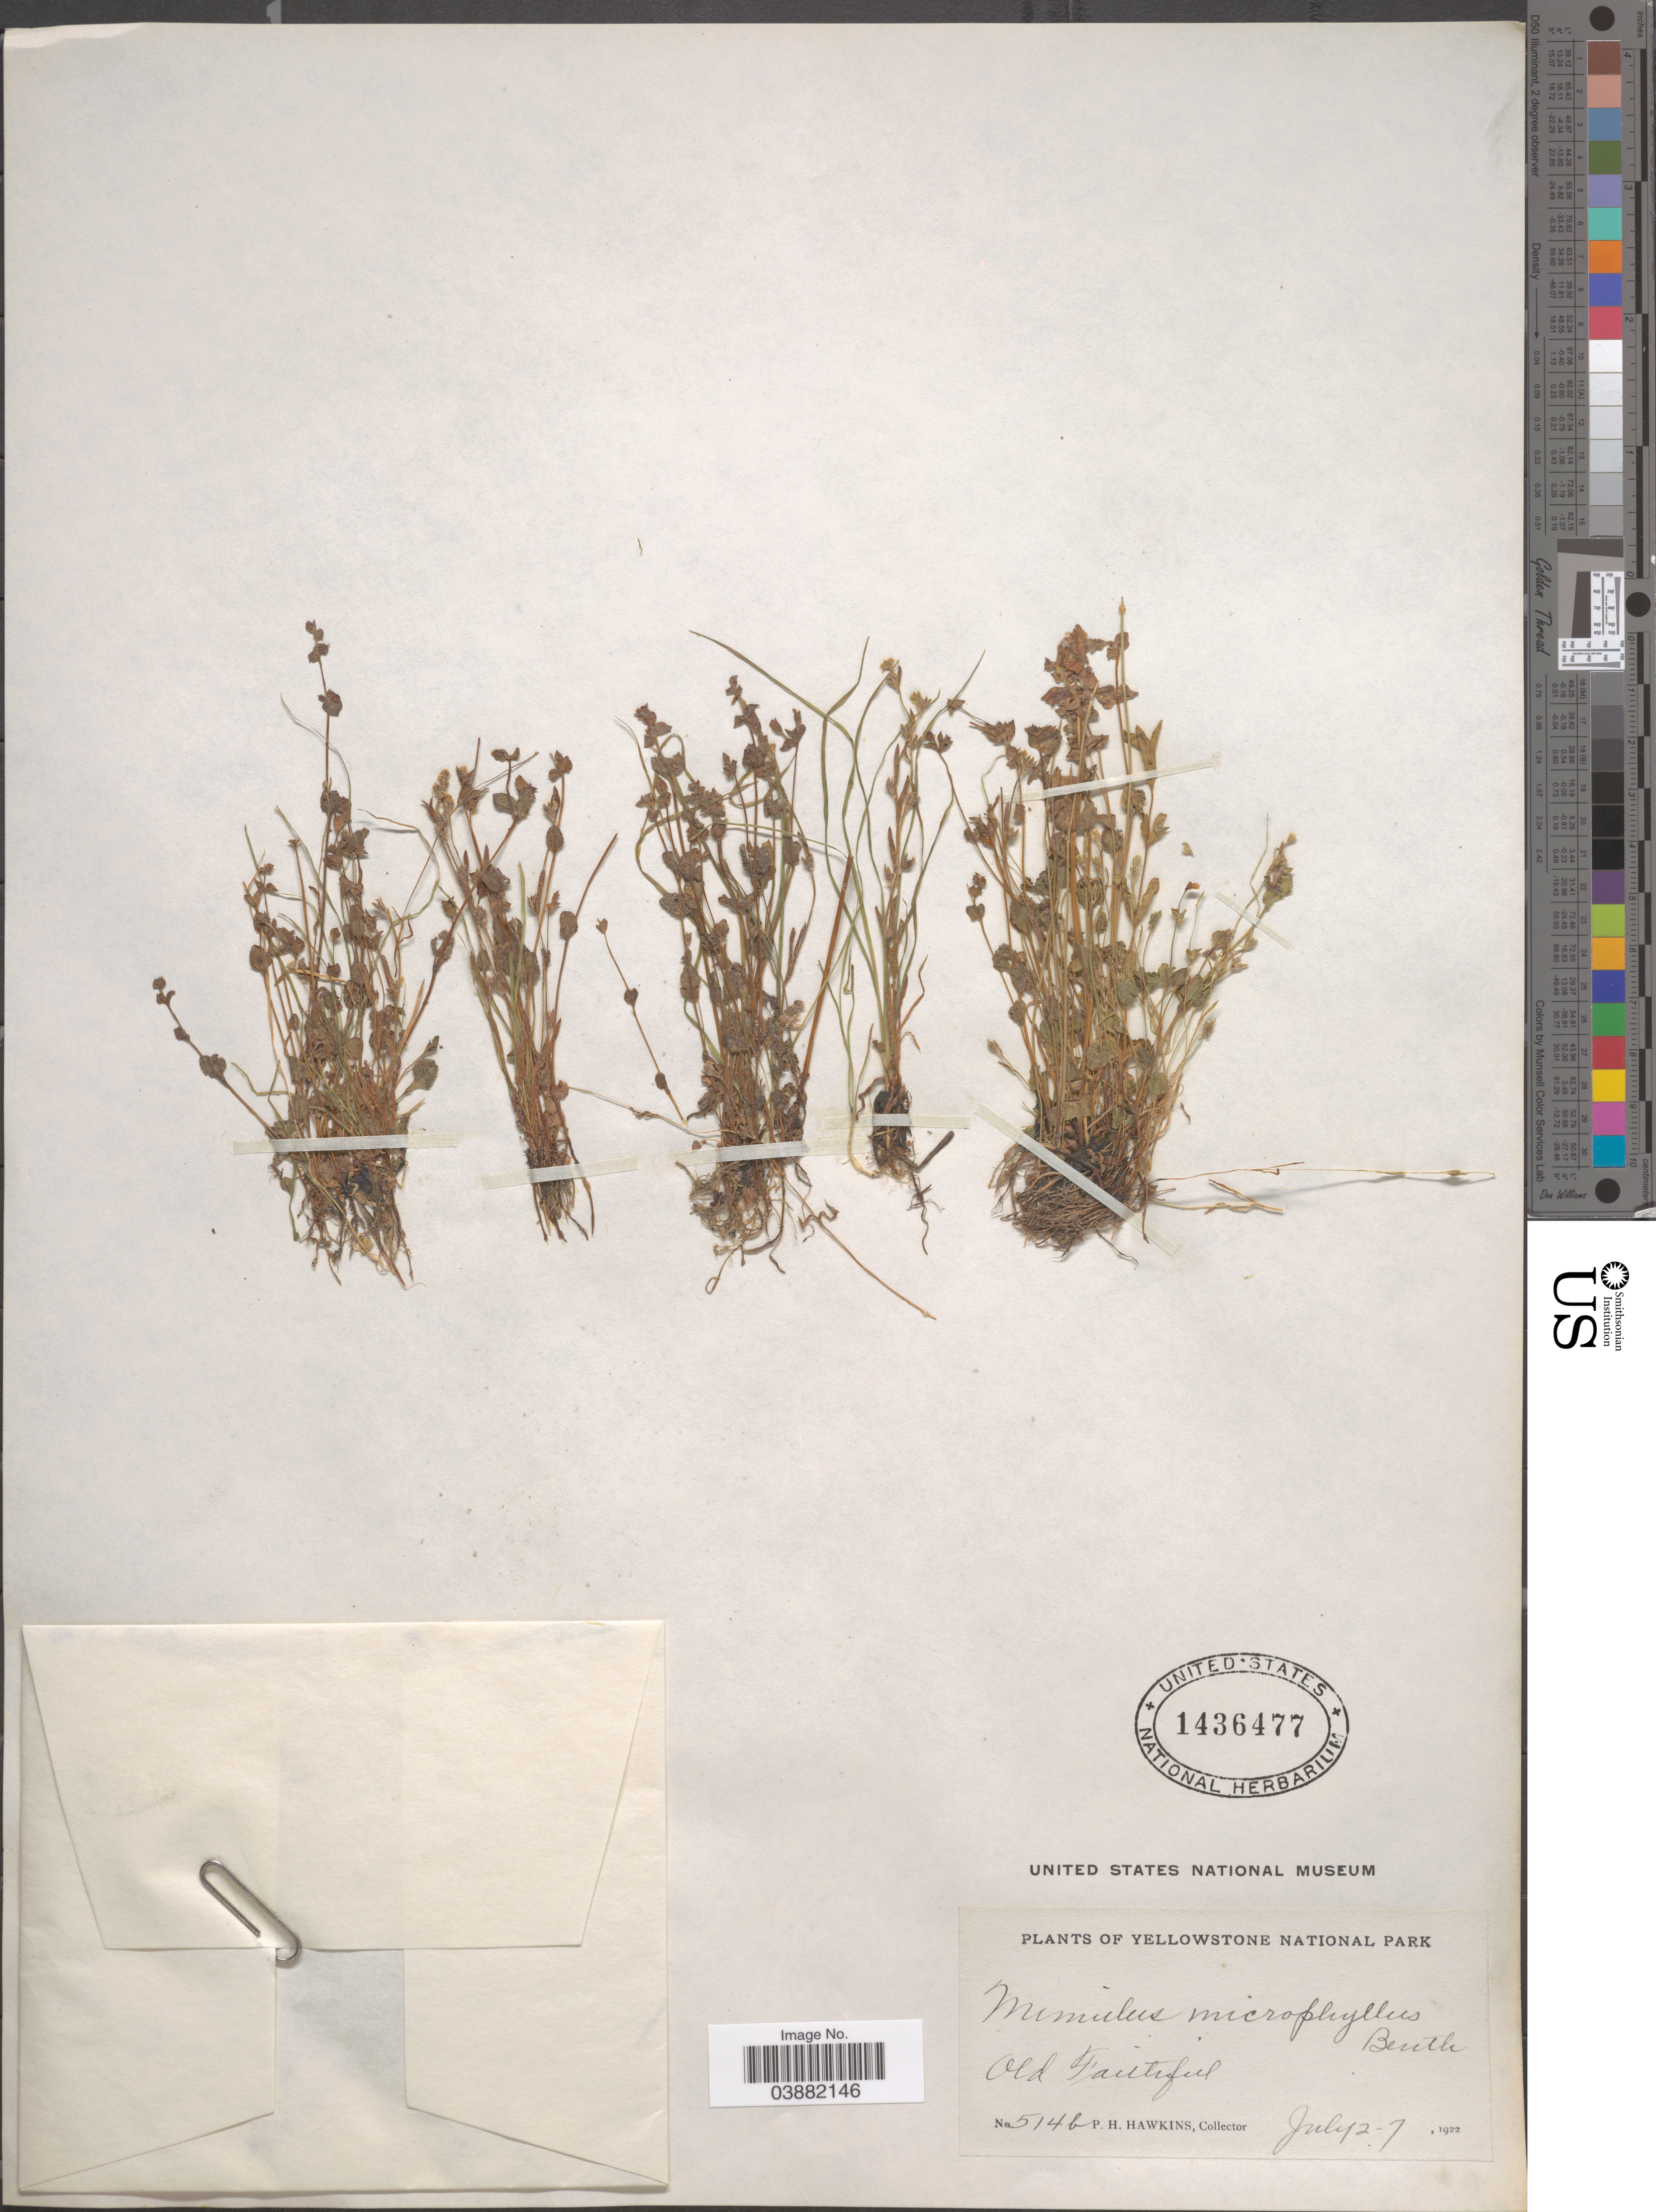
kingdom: Plantae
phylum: Tracheophyta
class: Magnoliopsida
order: Lamiales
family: Phrymaceae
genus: Mimulus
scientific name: Mimulus microphyllus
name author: Benth.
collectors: P. Hawkins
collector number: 514b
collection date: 1922-07-02/1922-07-07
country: United States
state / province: Wyoming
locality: Yellowstone National Park. Old Faithful.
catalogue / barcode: US 1436477